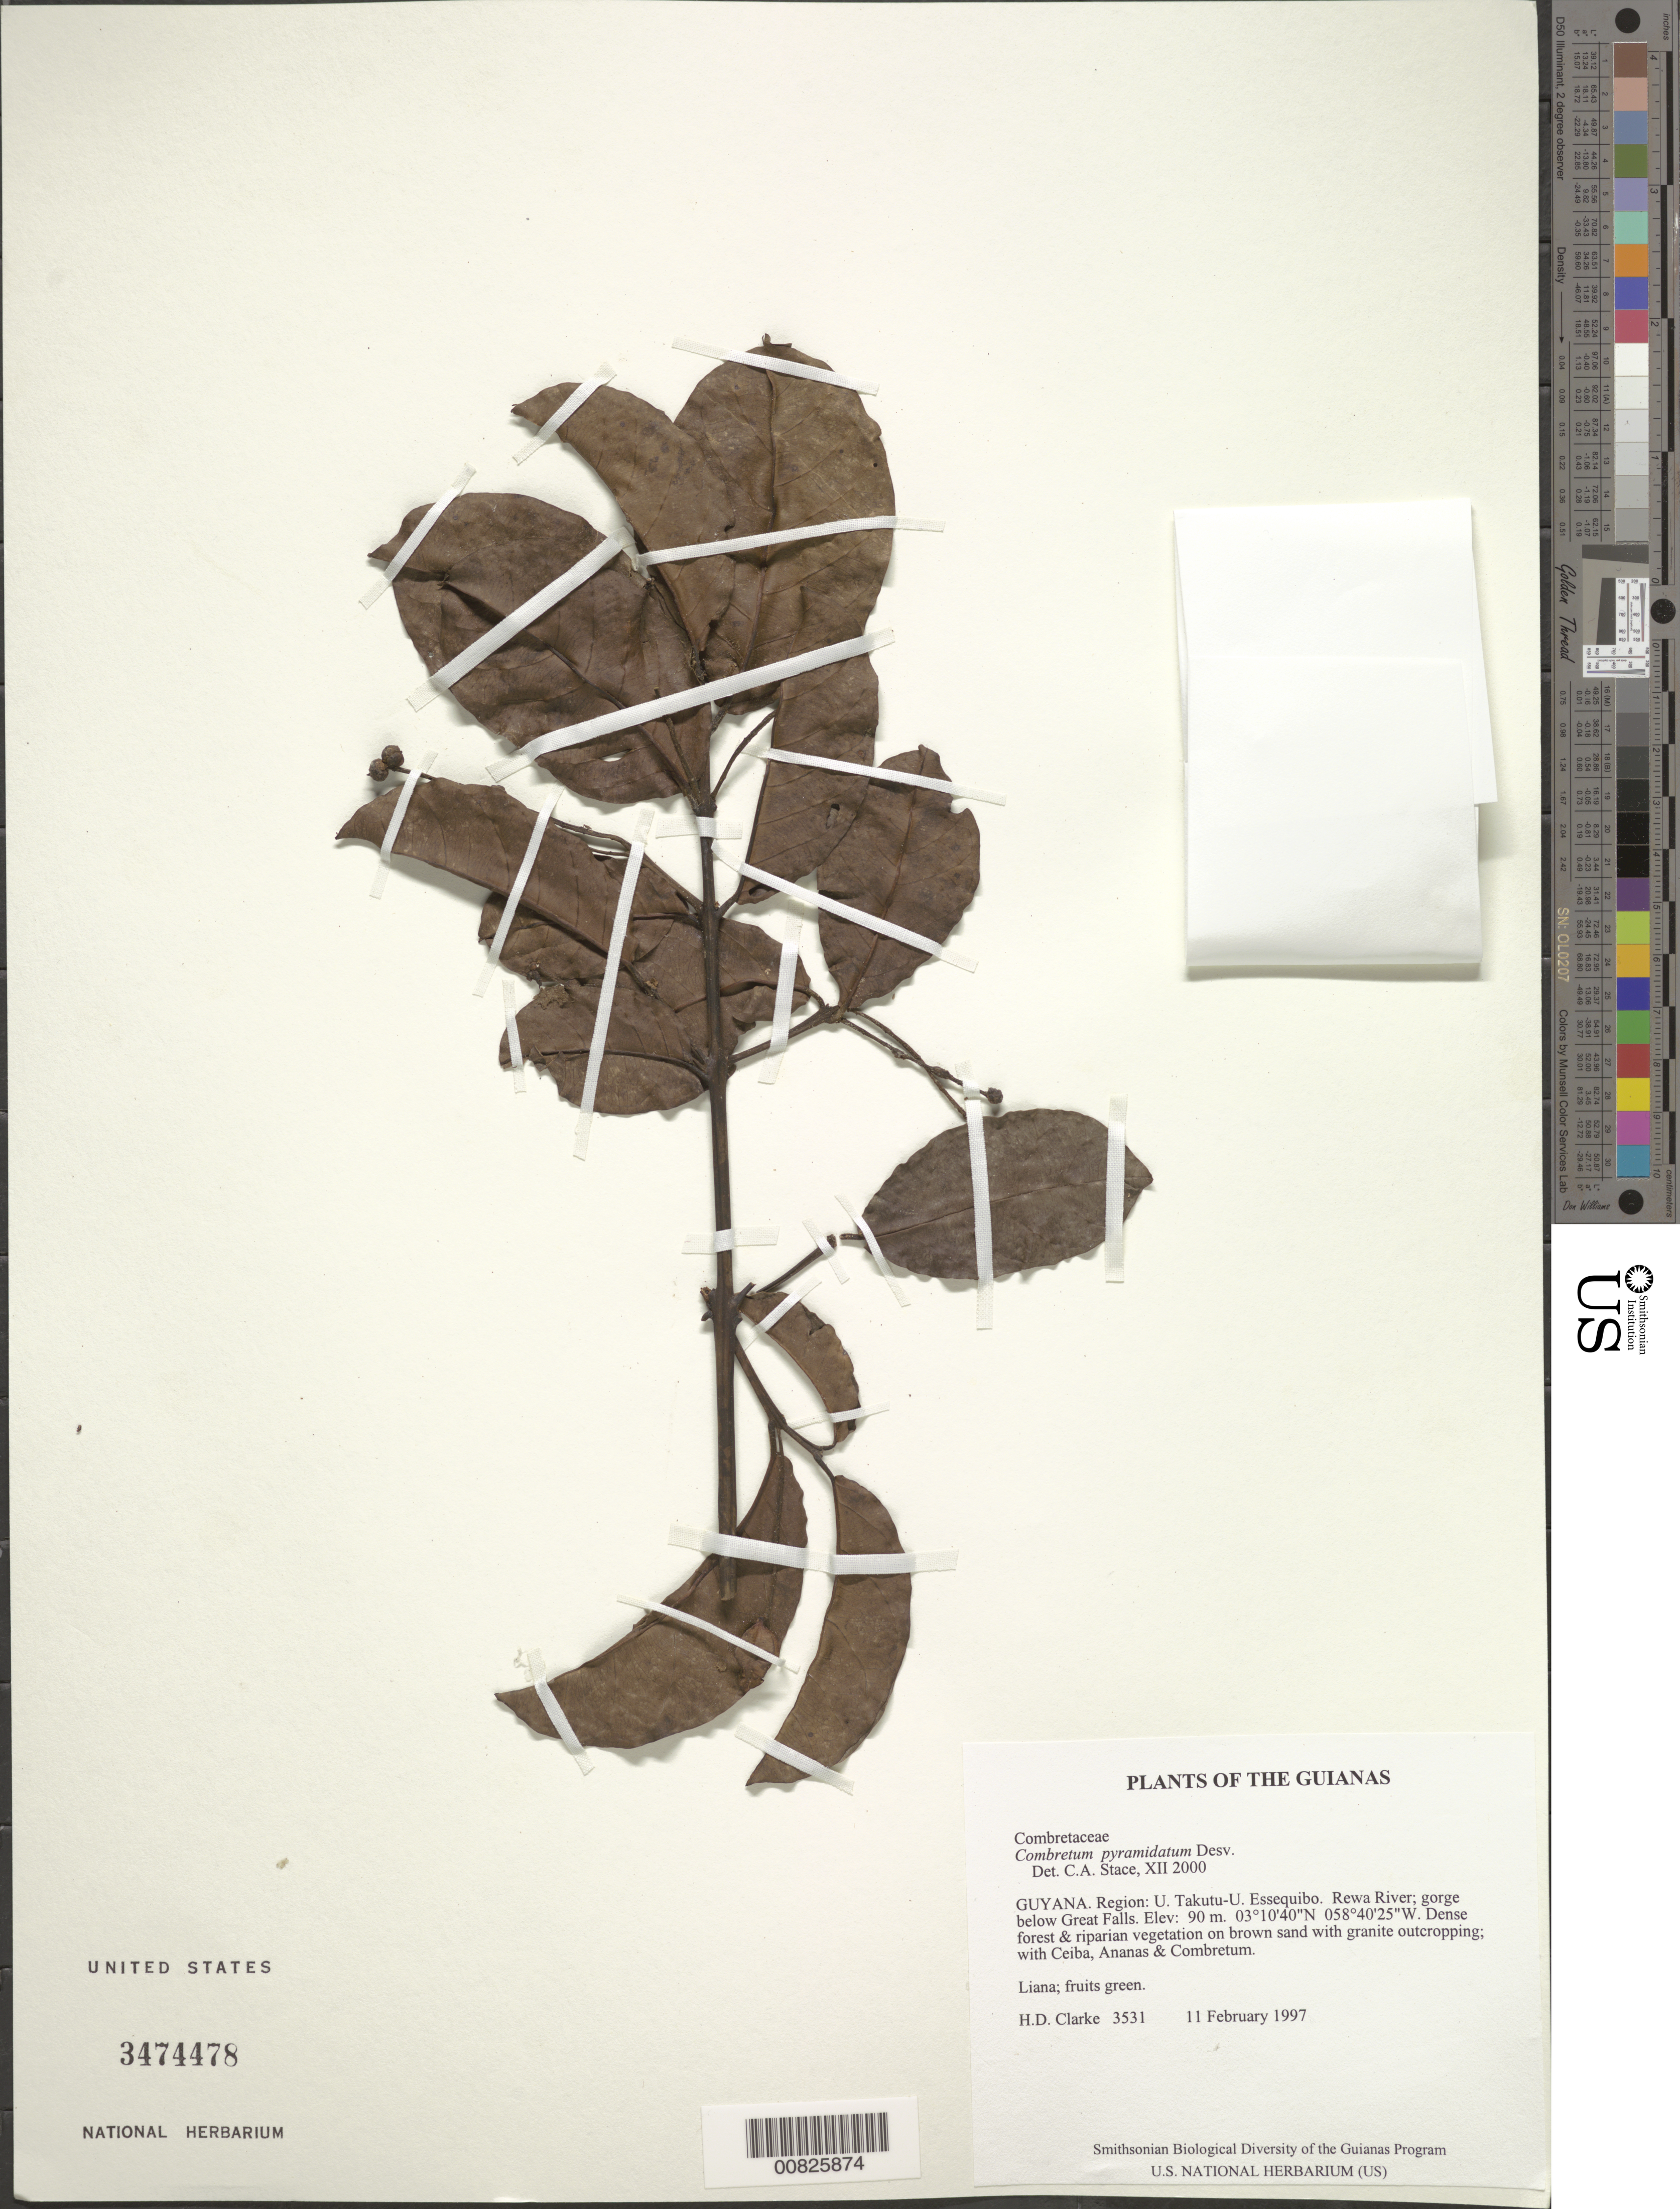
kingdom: Plantae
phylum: Tracheophyta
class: Magnoliopsida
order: Myrtales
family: Combretaceae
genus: Combretum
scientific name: Combretum pyramidatum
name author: Desv.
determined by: Stace, C. A.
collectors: H. D. Clarke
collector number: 3531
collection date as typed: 11 February 1997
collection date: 1997-02-11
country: Guyana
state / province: U. Takutu-U. Essequibo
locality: Rewa River; gorge below Great Falls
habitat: Dense forest & riparian vegetation on brown sand with granite outcropping; with Ceiba, Ananas & Combretum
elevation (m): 90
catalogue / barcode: US 3474478